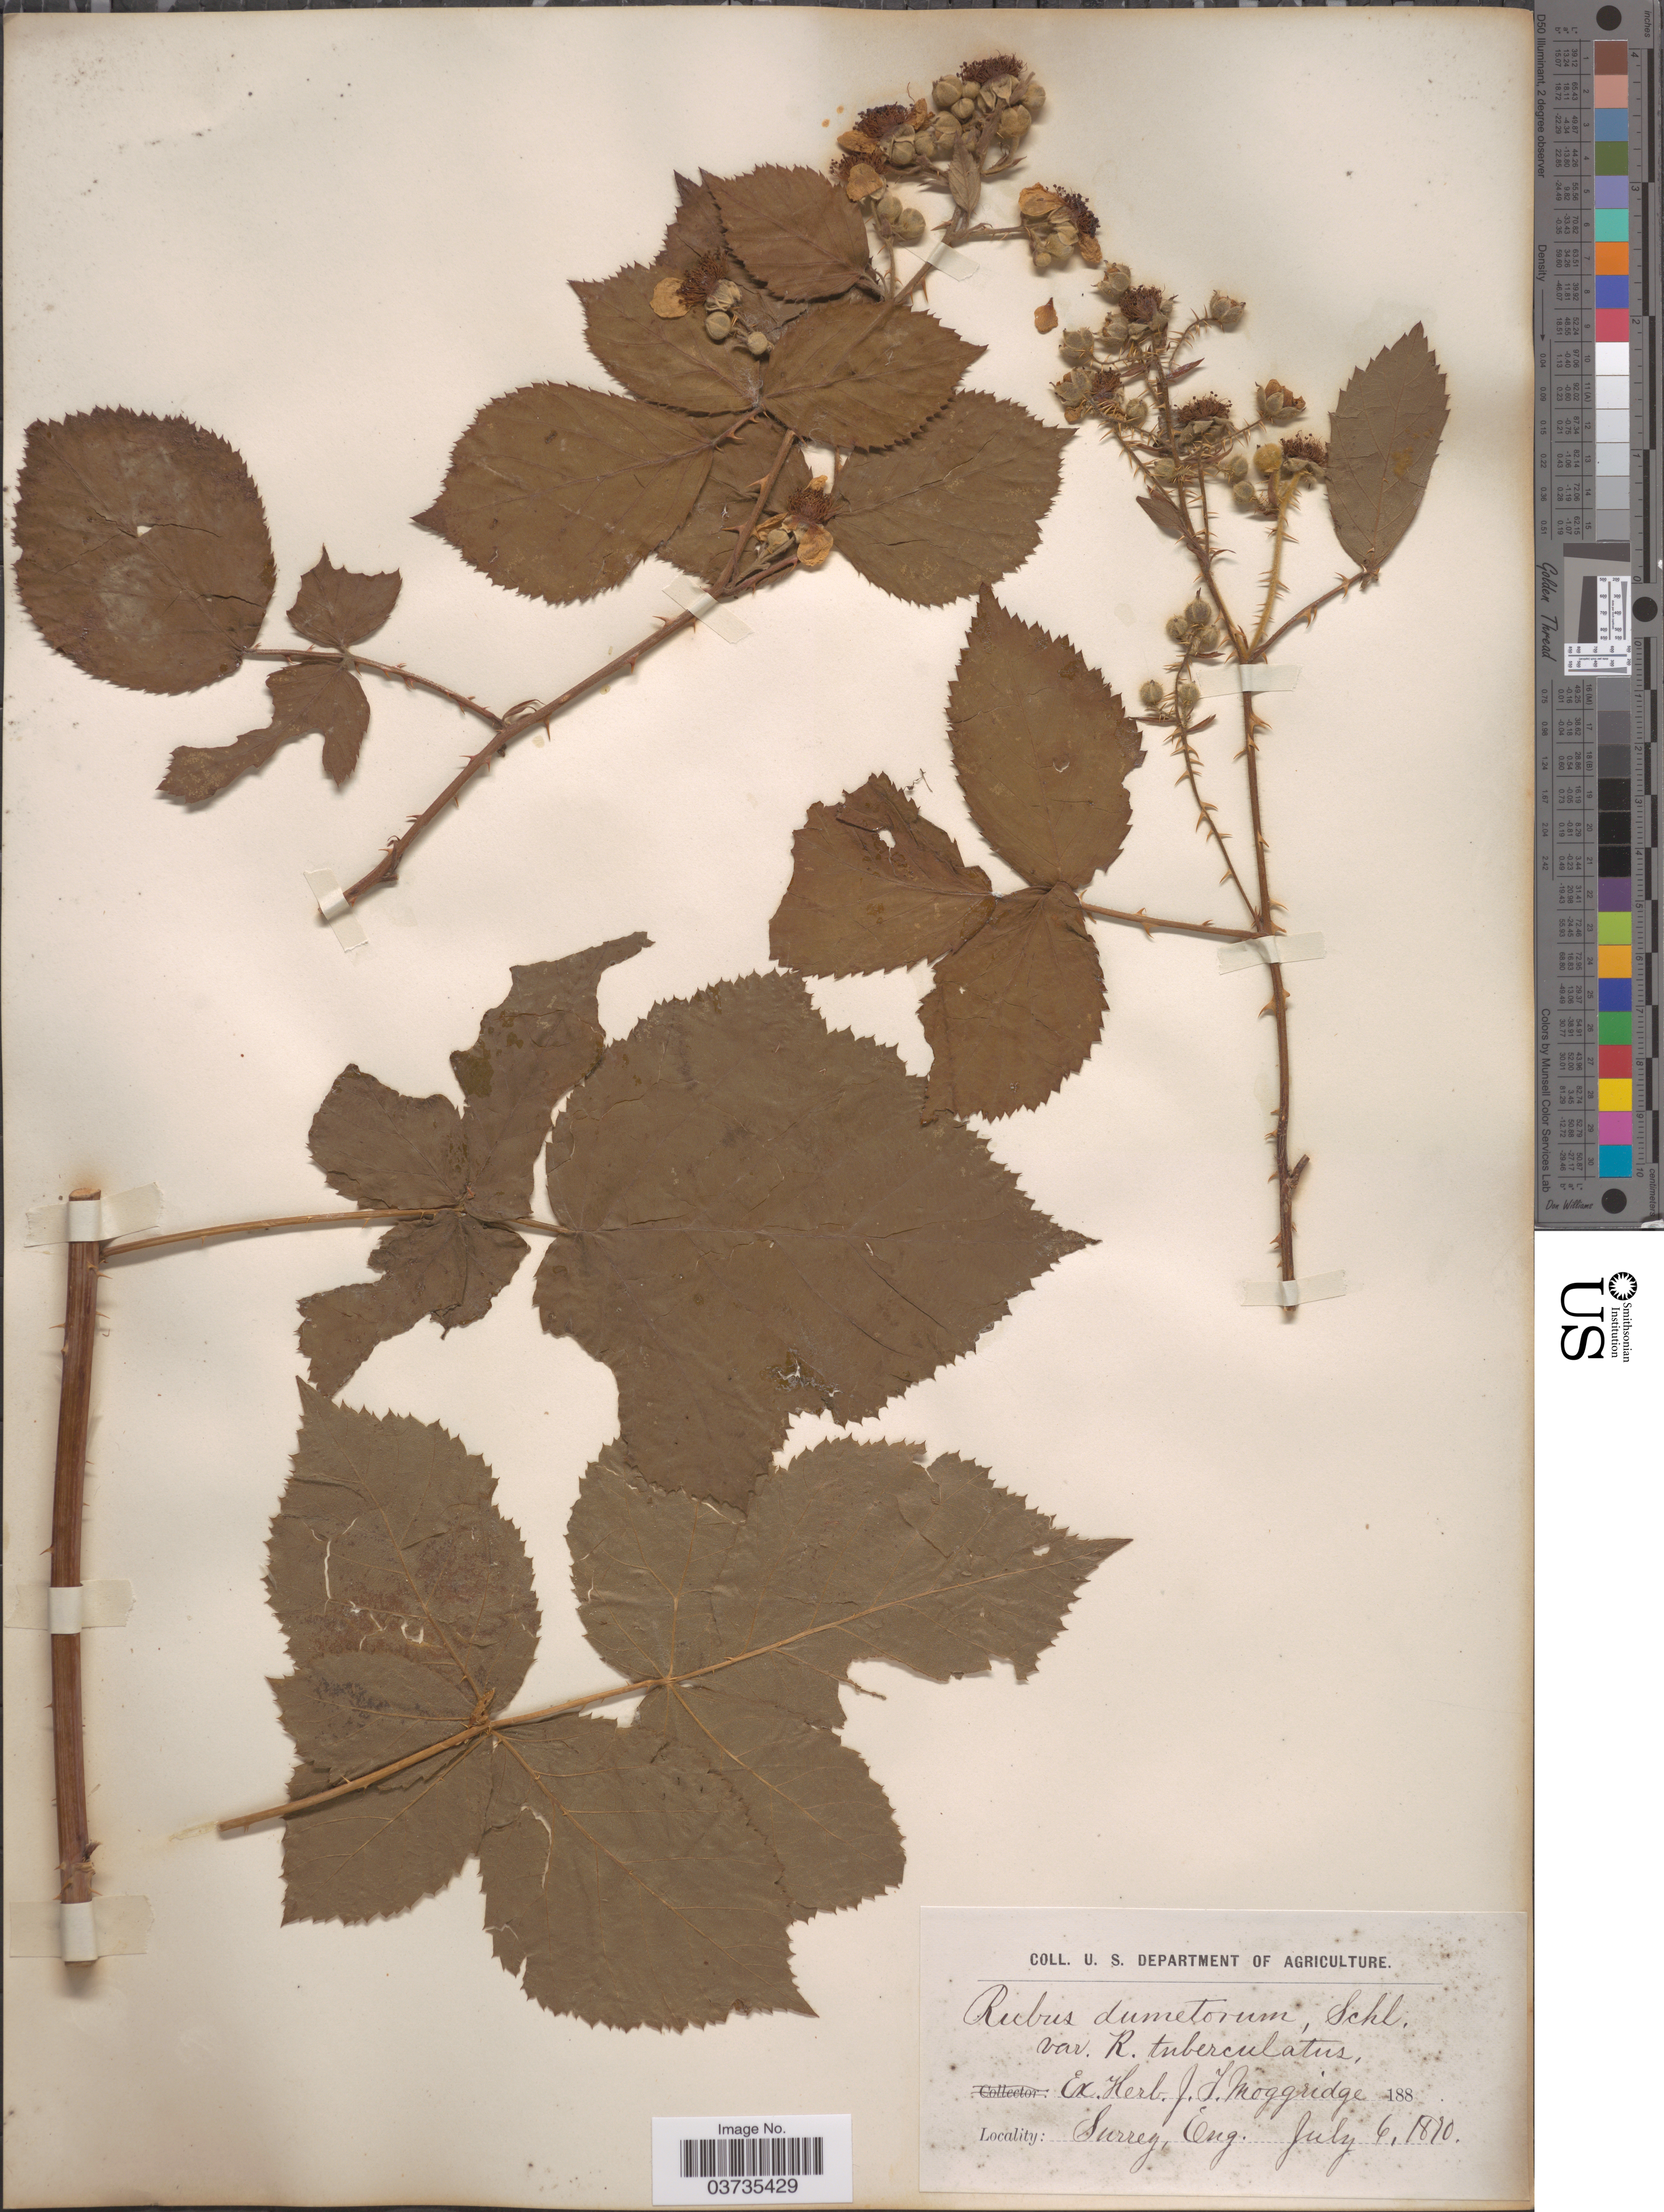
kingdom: Plantae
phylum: Tracheophyta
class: Magnoliopsida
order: Rosales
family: Rosaceae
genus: Rubus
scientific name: Rubus sp.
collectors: ex herb. J.T. Moggridge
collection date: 1810-07-06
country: United Kingdom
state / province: England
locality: Surrey.